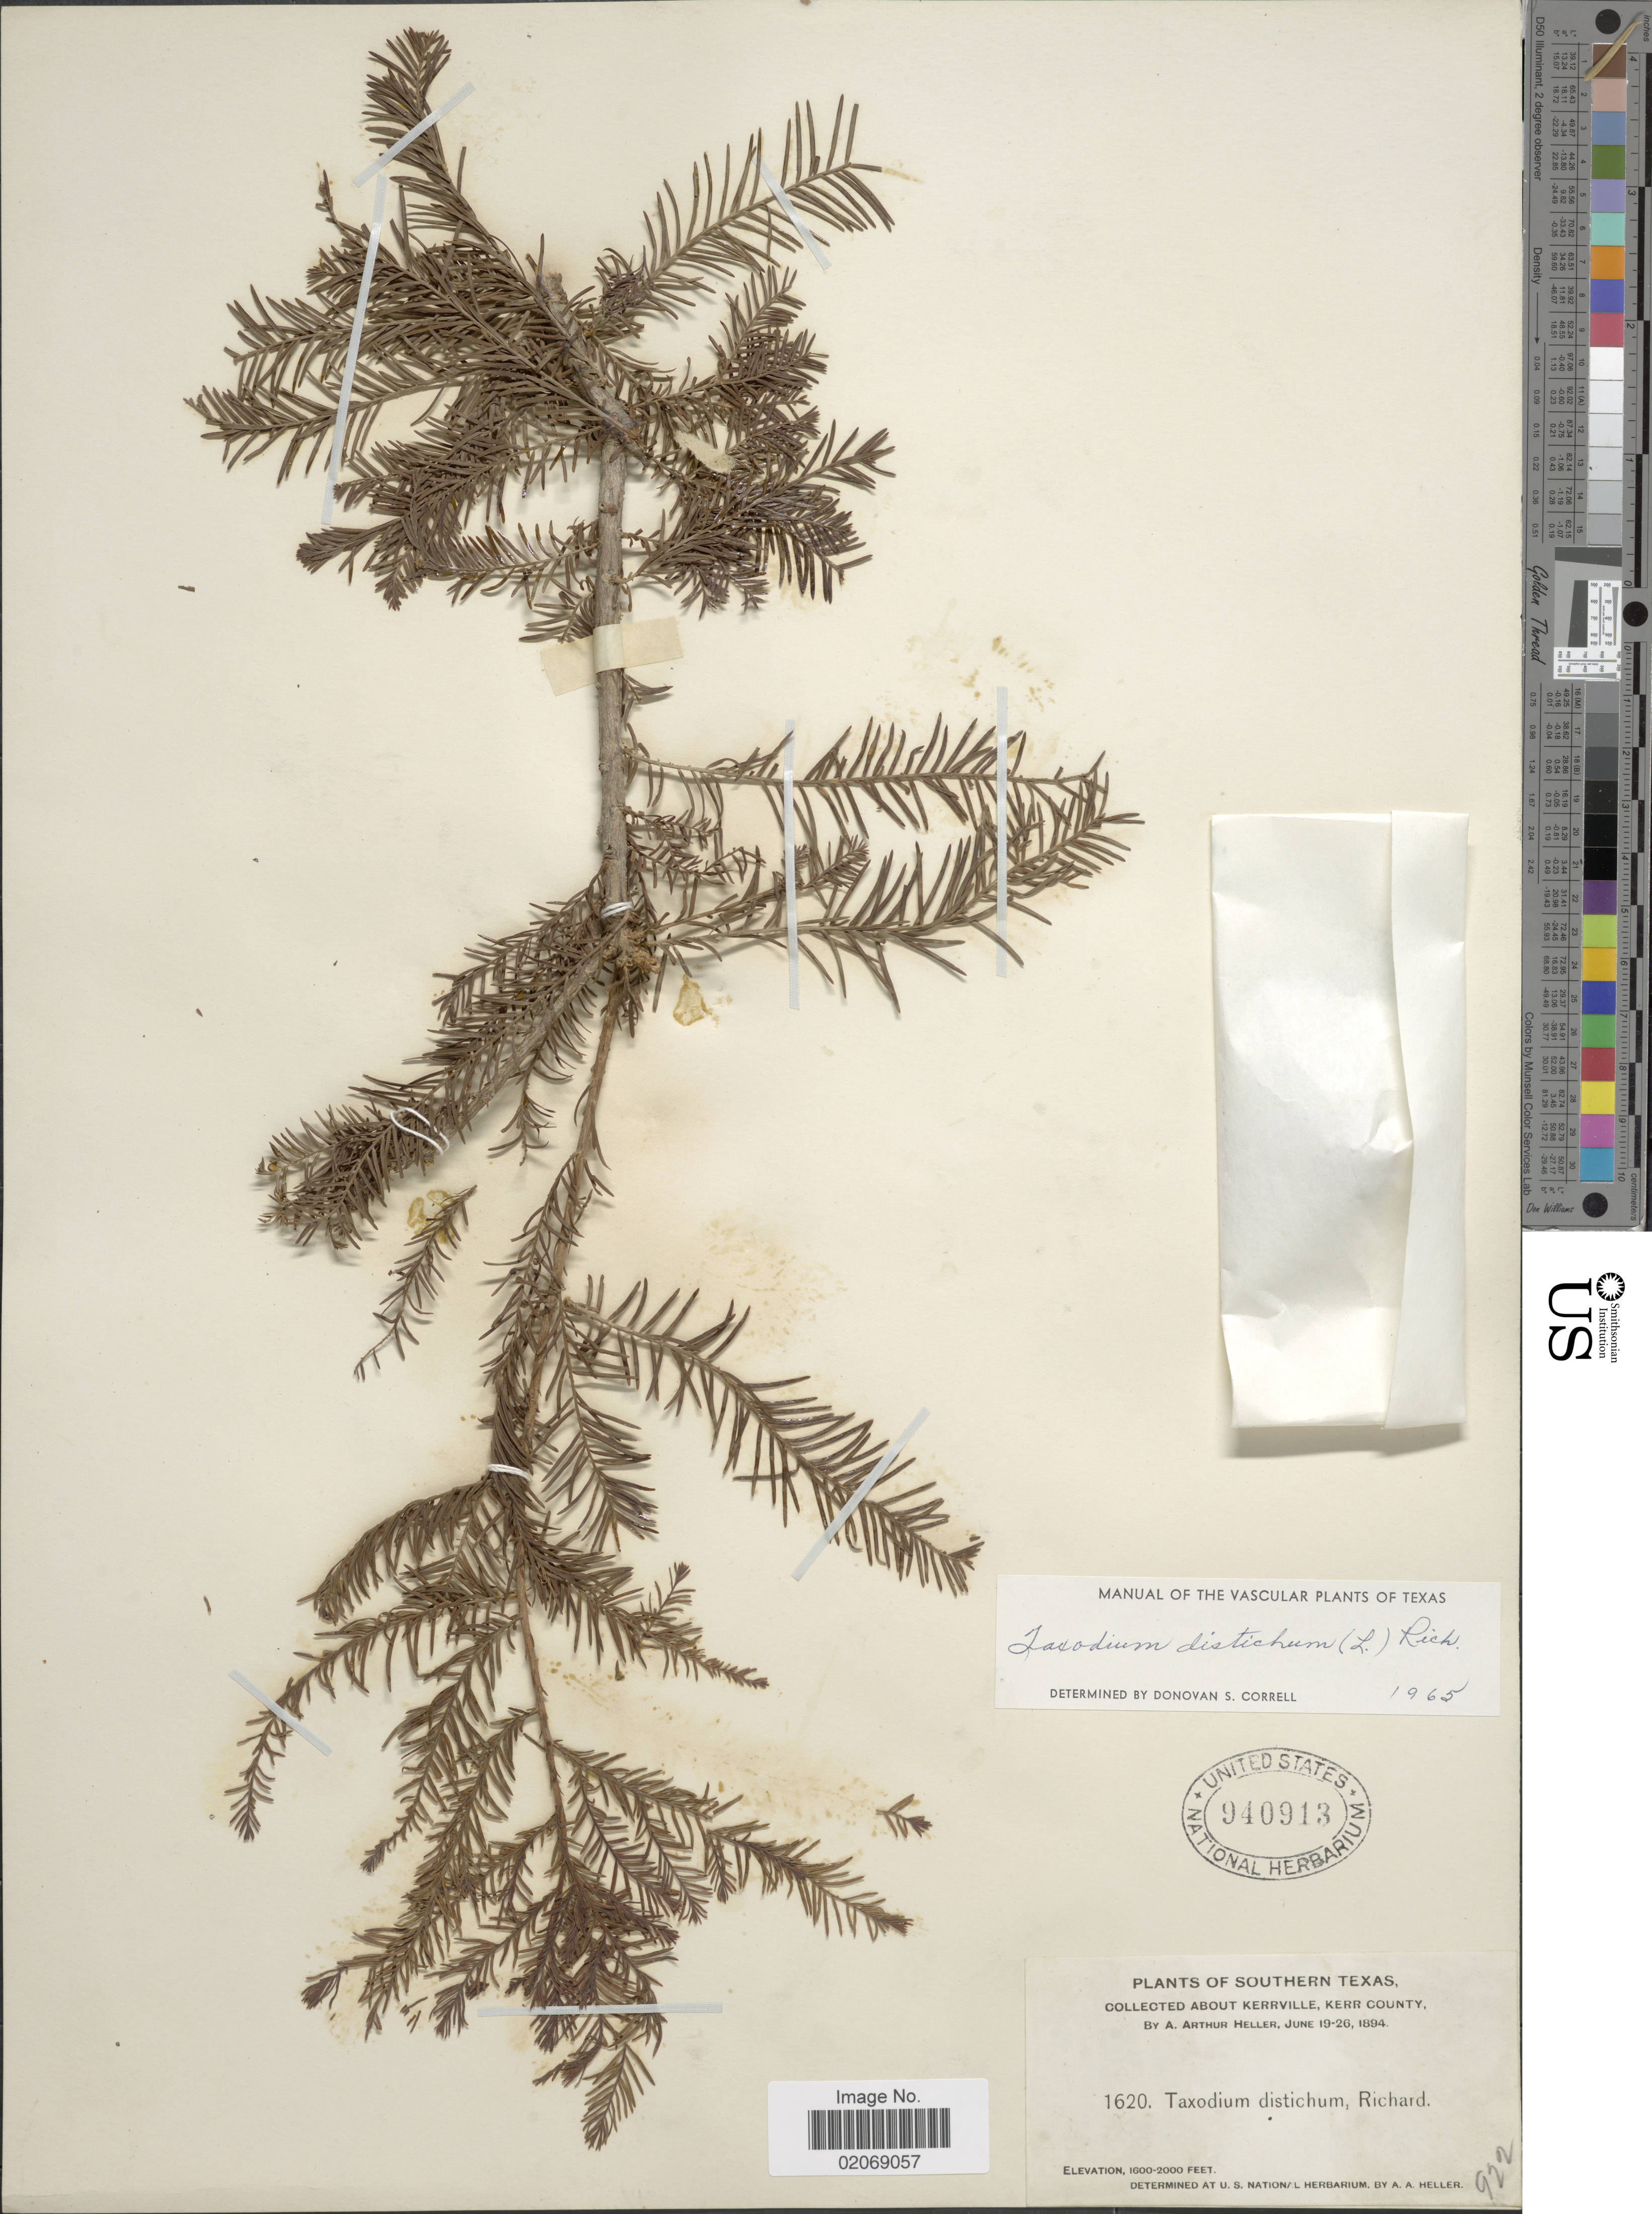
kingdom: Plantae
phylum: Tracheophyta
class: Pinopsida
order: Pinales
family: Cupressaceae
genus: Taxodium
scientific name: Taxodium distichum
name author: (L.) Rich.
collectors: A. A. Heller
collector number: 1620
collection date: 1894-04-19/1894-04-25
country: United States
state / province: Texas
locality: Southern Texas, Kerrville, Kerr County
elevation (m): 488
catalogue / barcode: US 940913